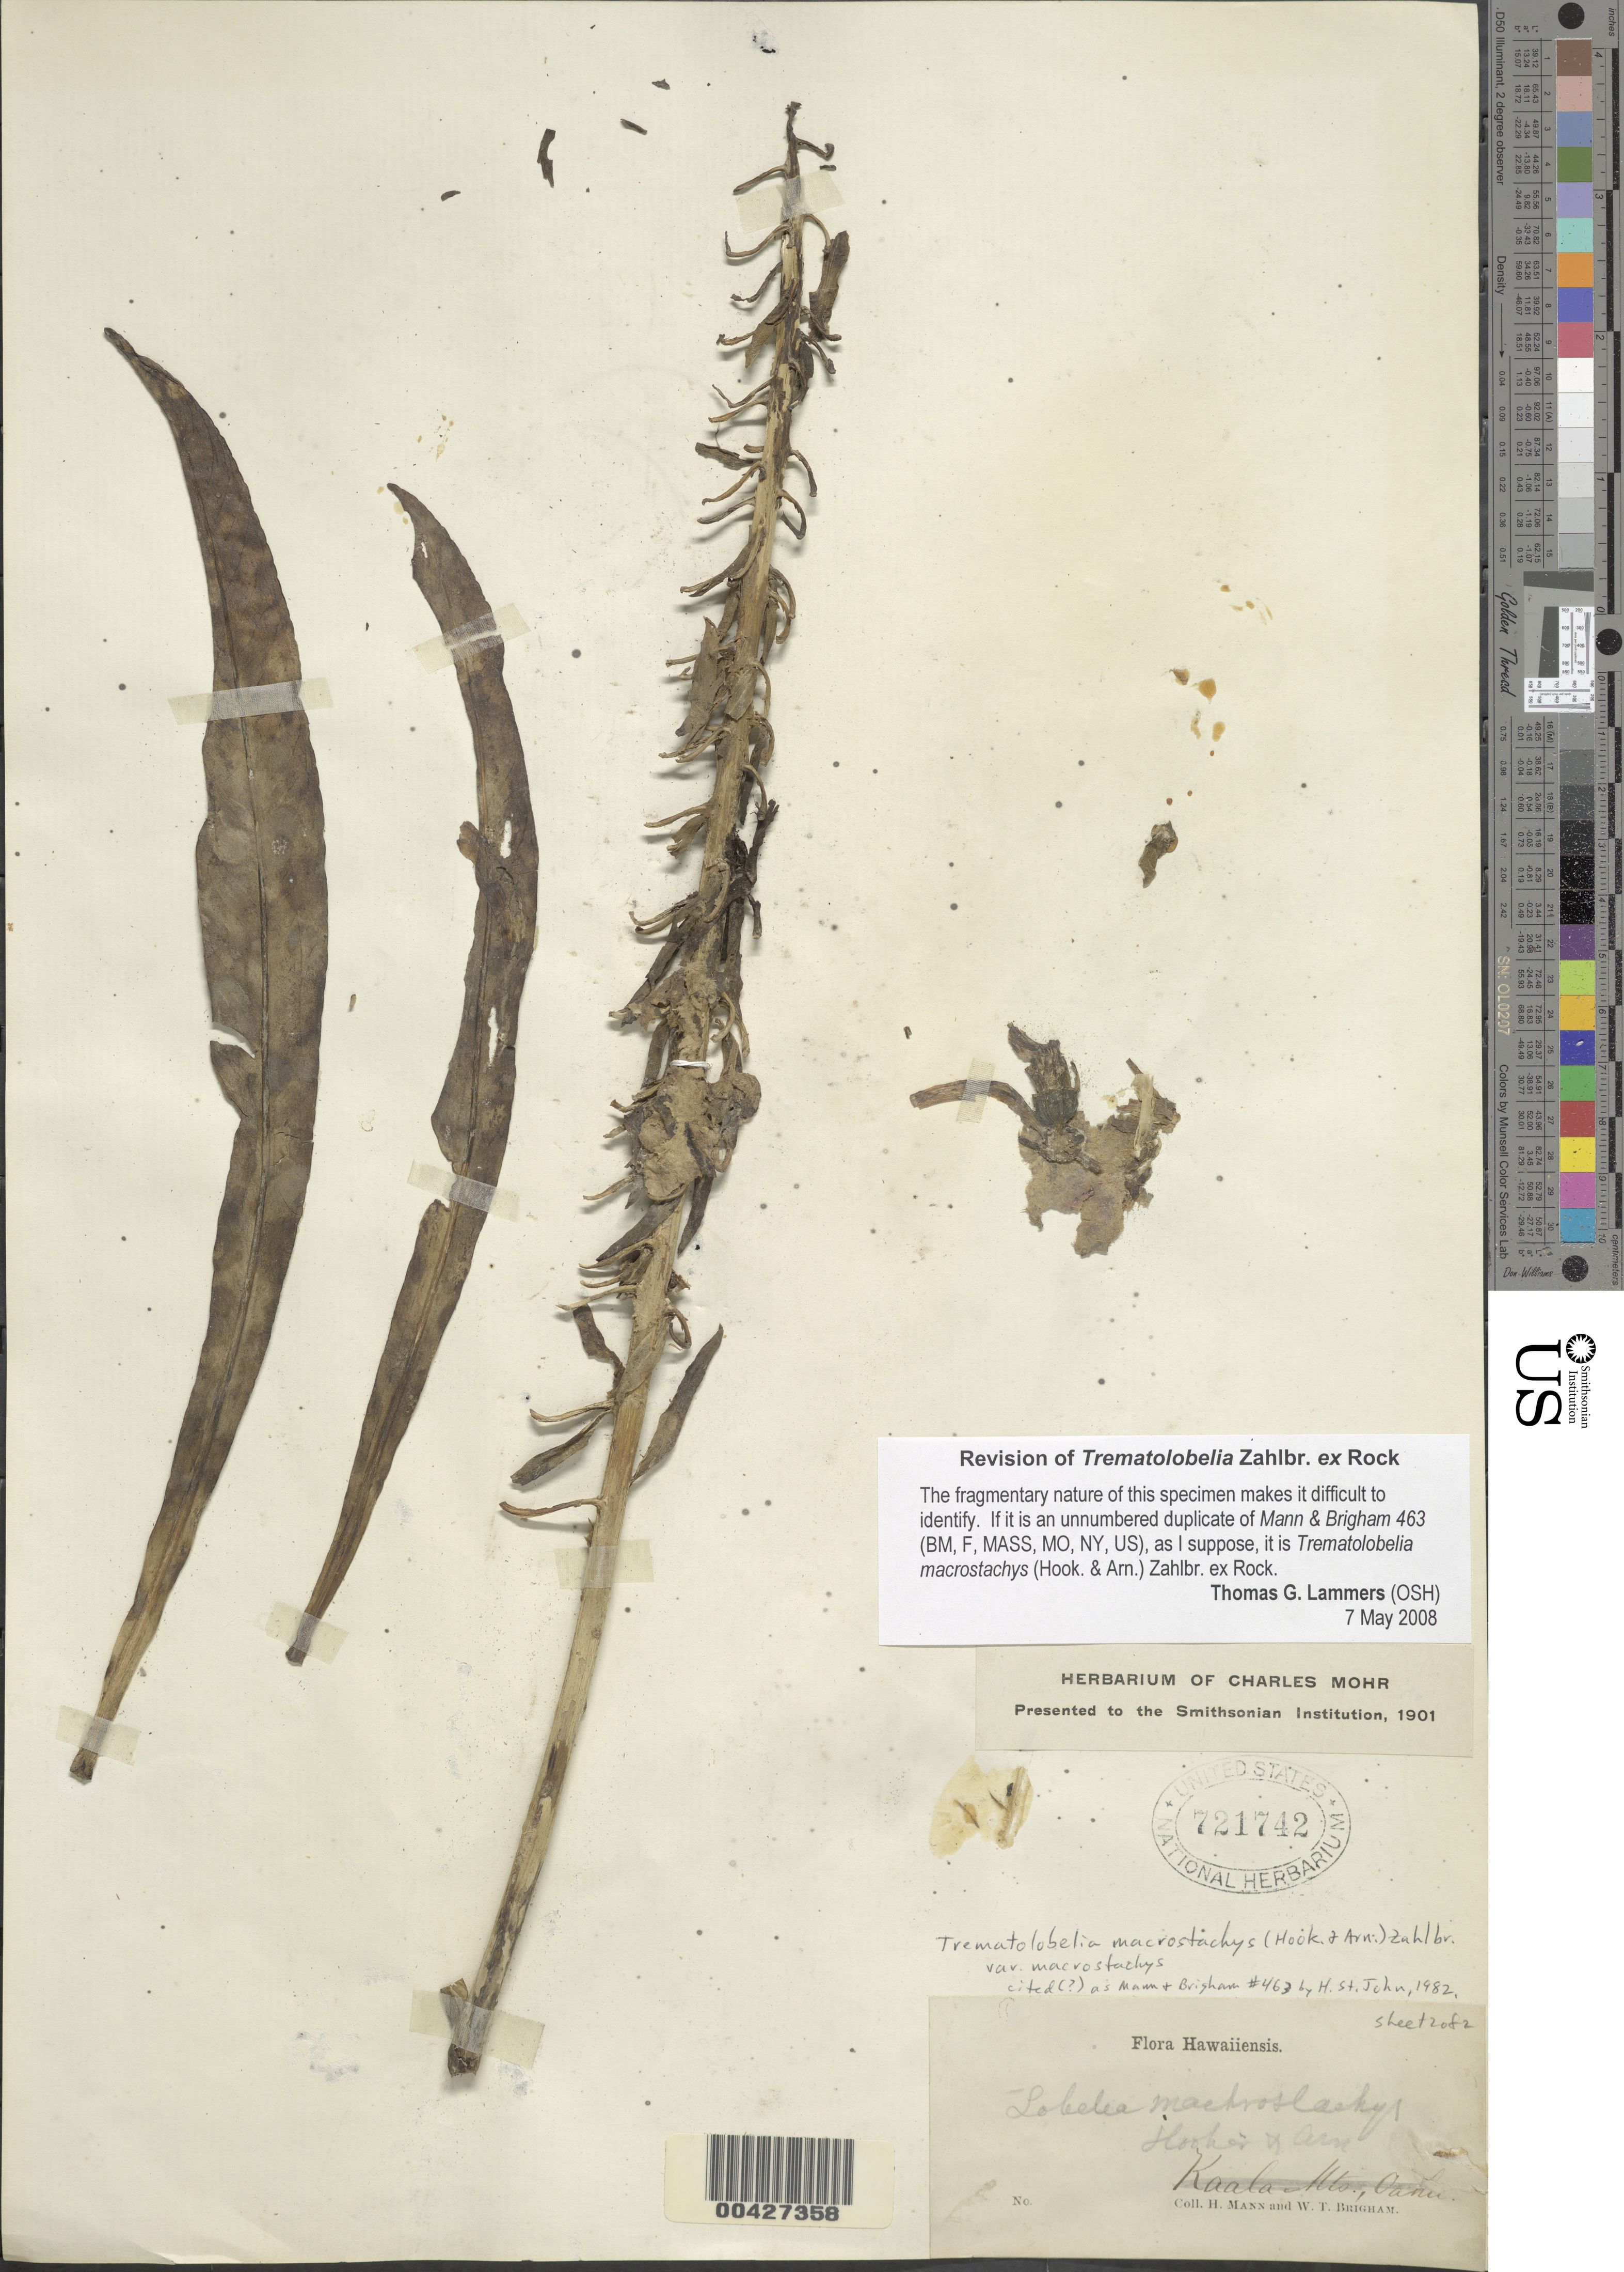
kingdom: Plantae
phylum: Tracheophyta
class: Magnoliopsida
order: Asterales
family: Campanulaceae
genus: Trematolobelia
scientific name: Trematolobelia macrostachys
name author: (Hook. & Arn.) Zahlbr. ex Rock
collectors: H. Mann & W. T. Brigham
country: United States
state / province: Hawaii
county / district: Honolulu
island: Oahu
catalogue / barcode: US 721742